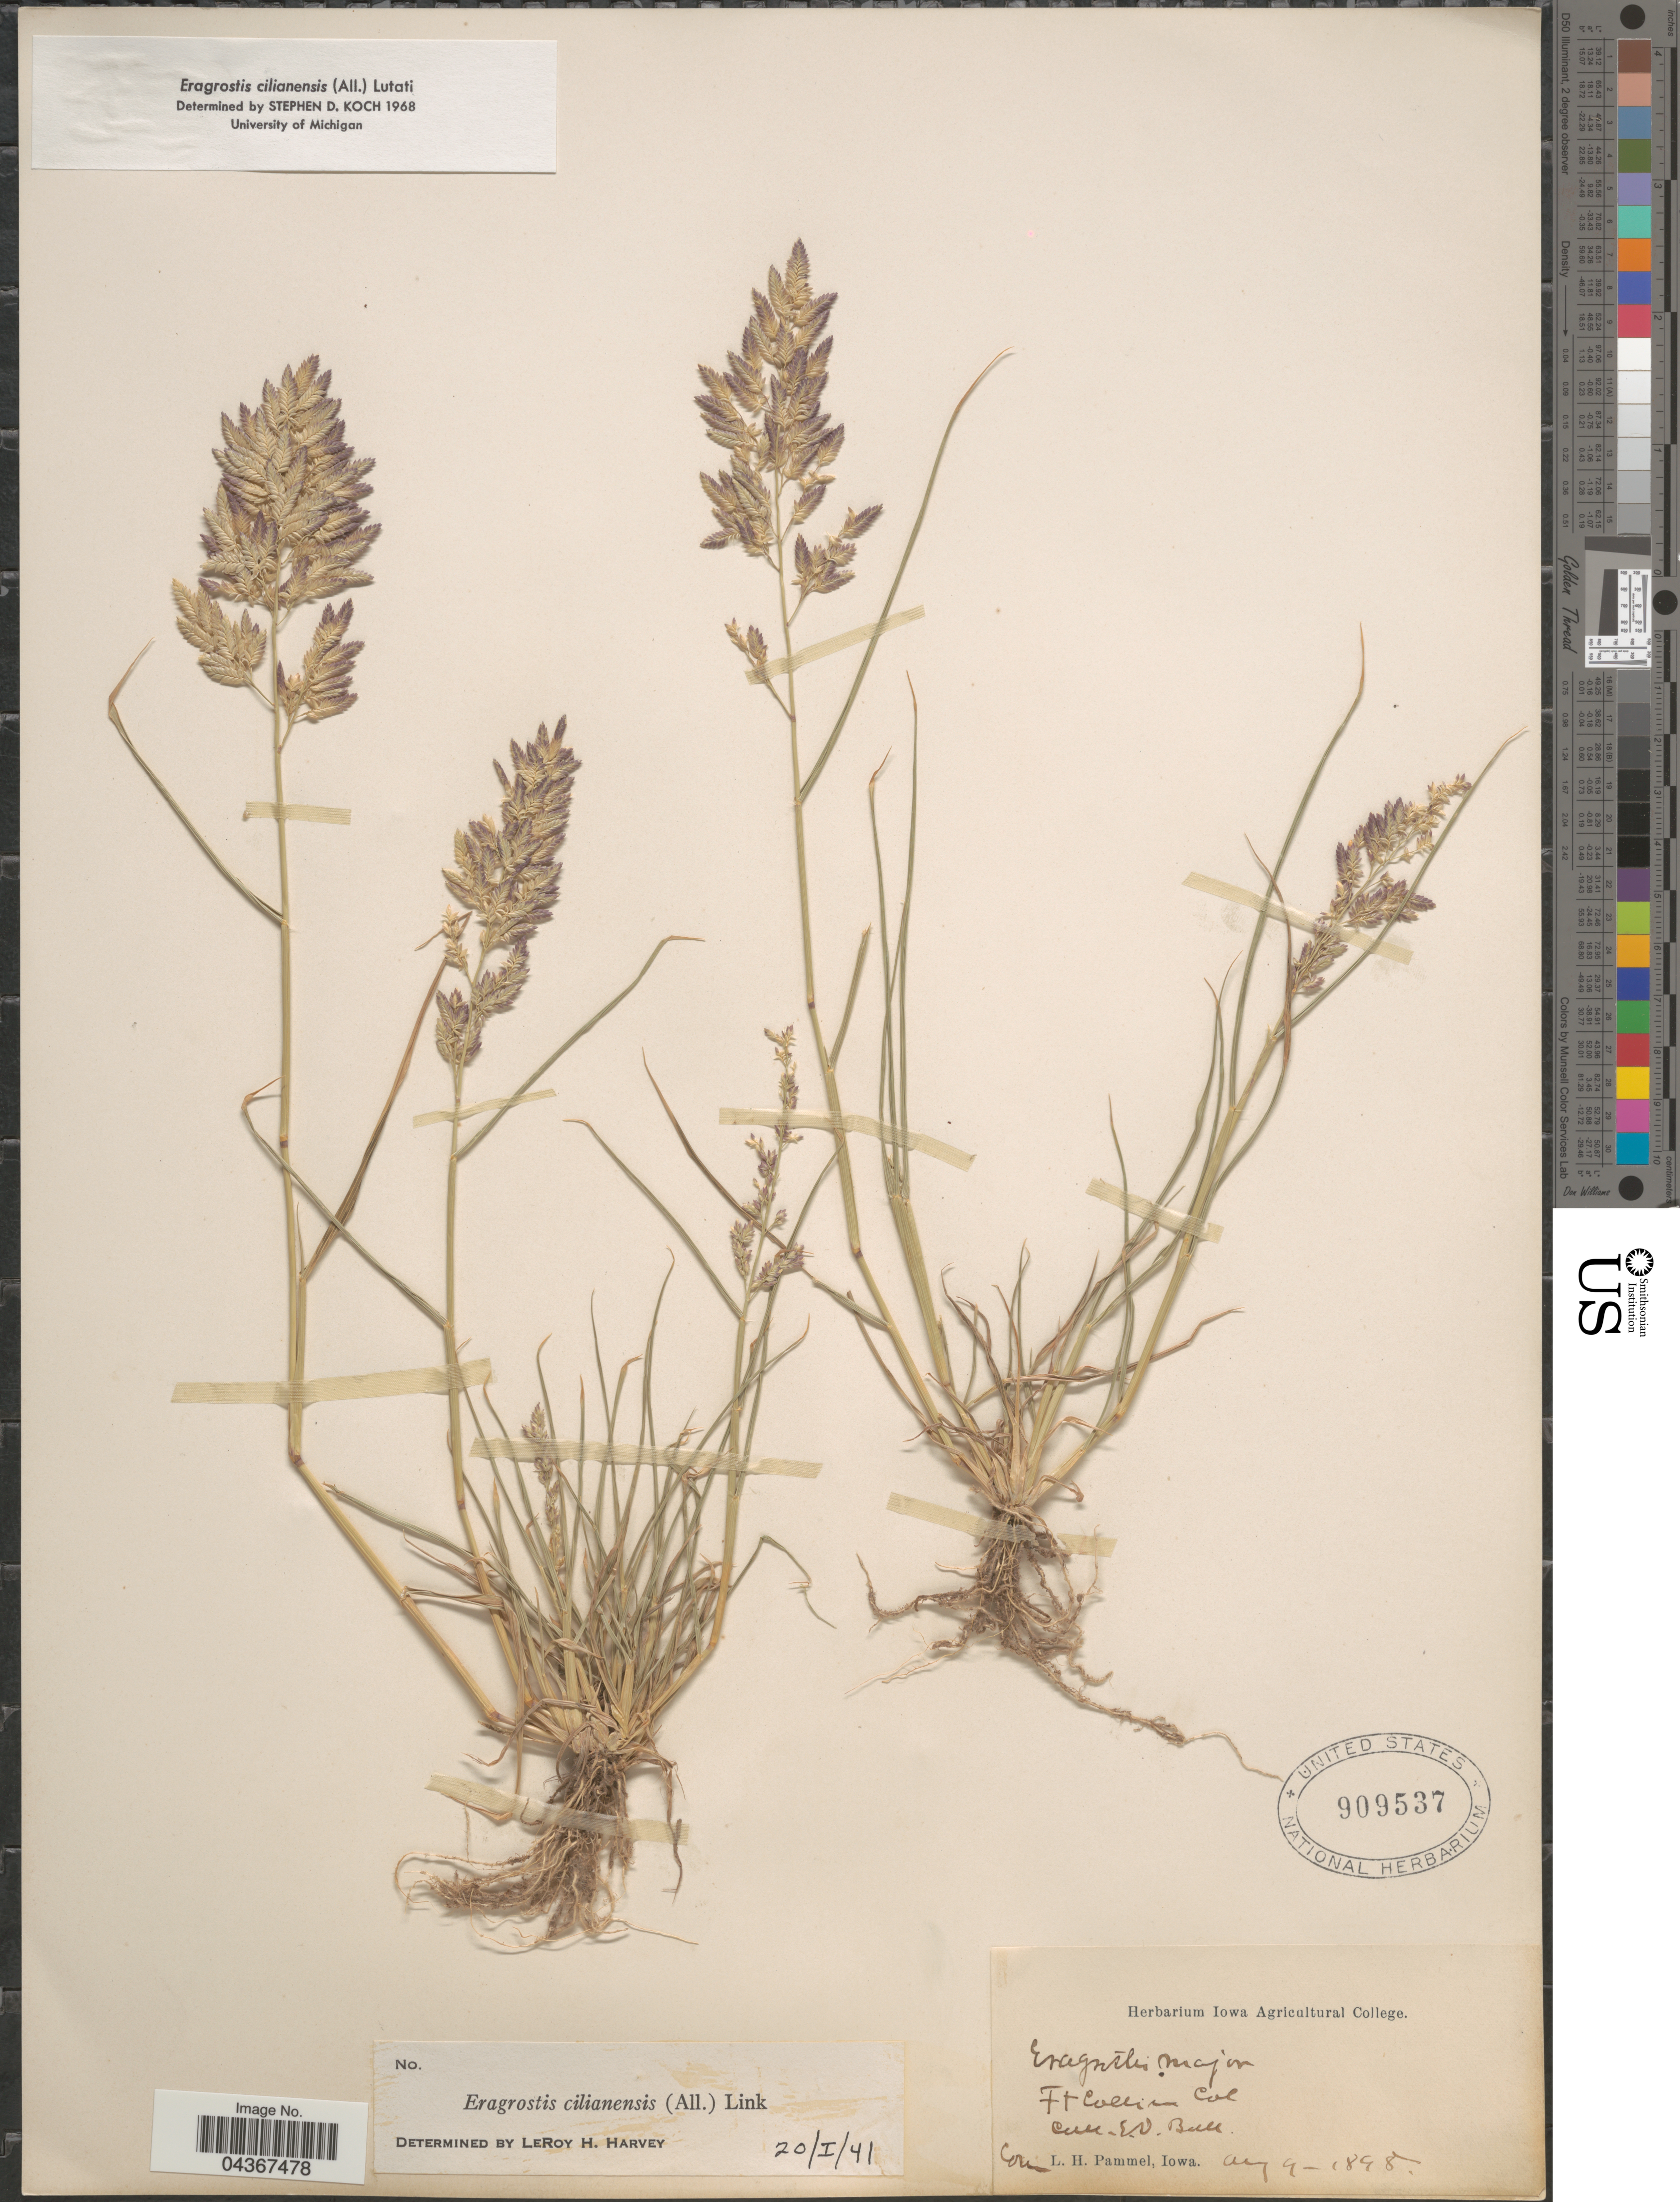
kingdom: Plantae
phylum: Tracheophyta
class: Liliopsida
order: Poales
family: Poaceae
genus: Eragrostis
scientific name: Eragrostis cilianensis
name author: (Bellardi) Vignolo ex Janch.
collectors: E. Ball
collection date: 1898-08-09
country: United States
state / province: Iowa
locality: Ft Collins.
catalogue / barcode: US 909537